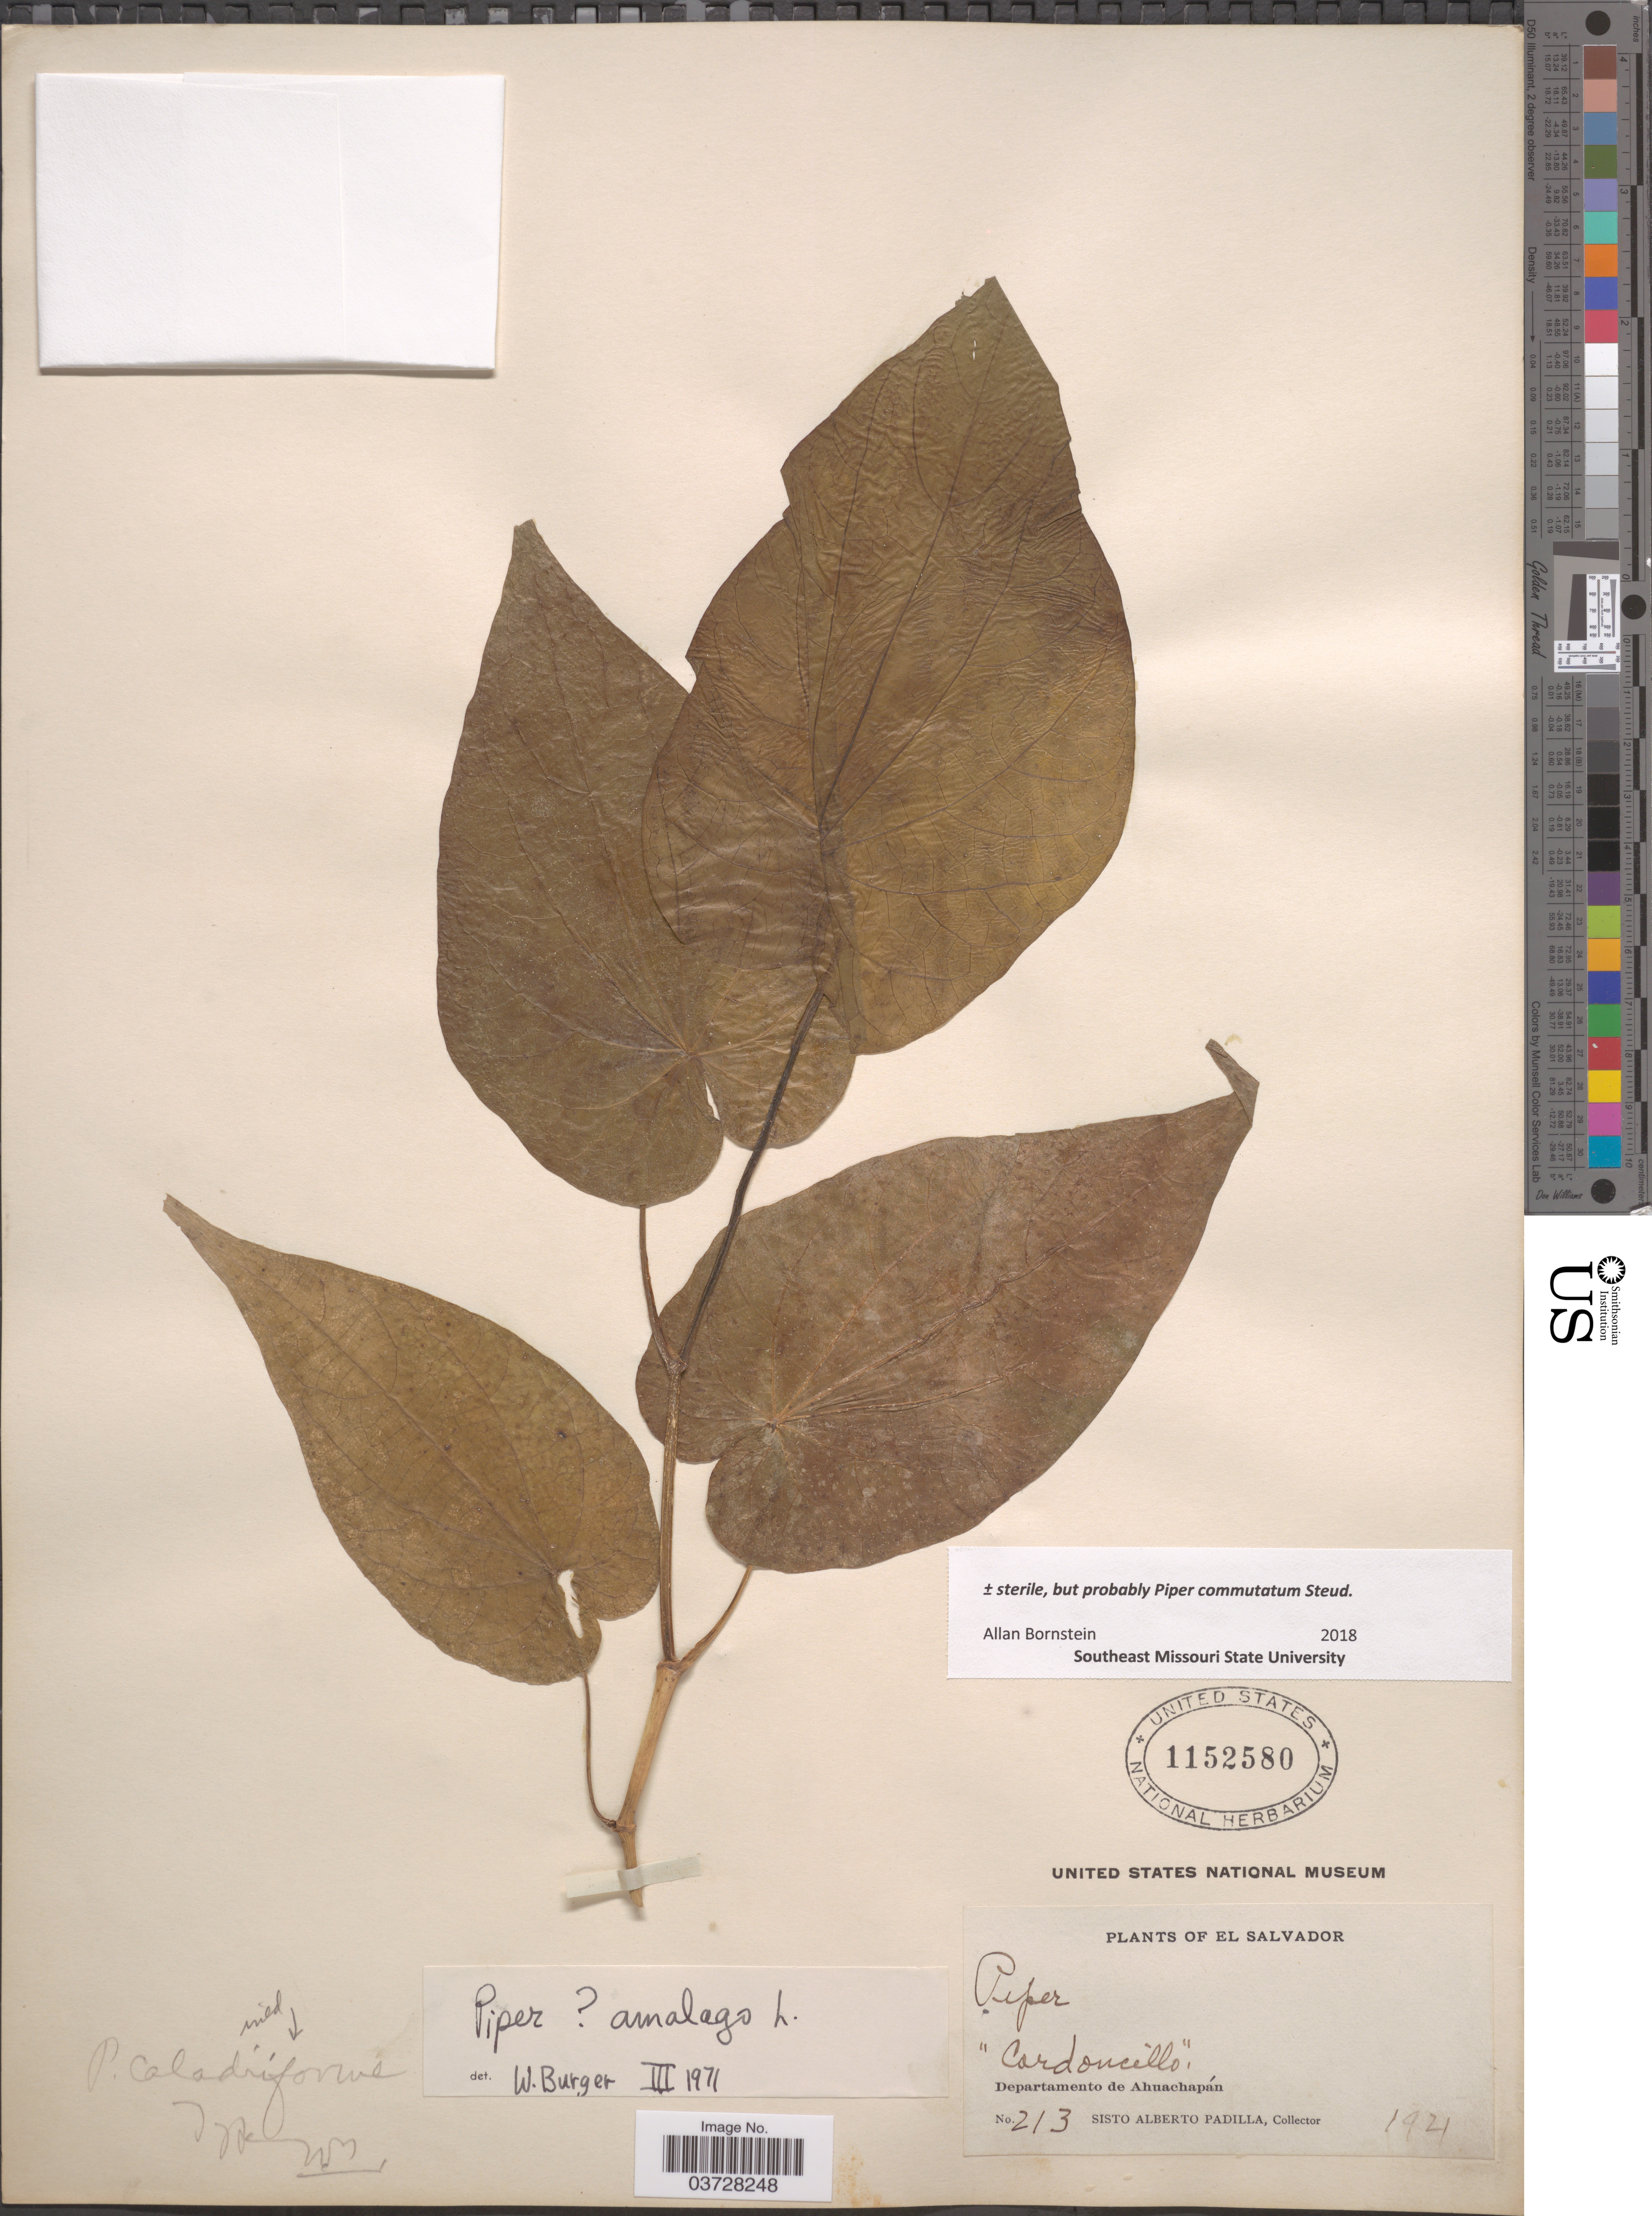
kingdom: Plantae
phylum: Tracheophyta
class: Magnoliopsida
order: Piperales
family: Piperaceae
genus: Piper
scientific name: Piper commutatum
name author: Steud.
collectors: S. A. Padilla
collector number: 213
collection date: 1921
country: El Salvador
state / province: Ahuachapan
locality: Departamento de Ahuachapán.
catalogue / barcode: US 1152580